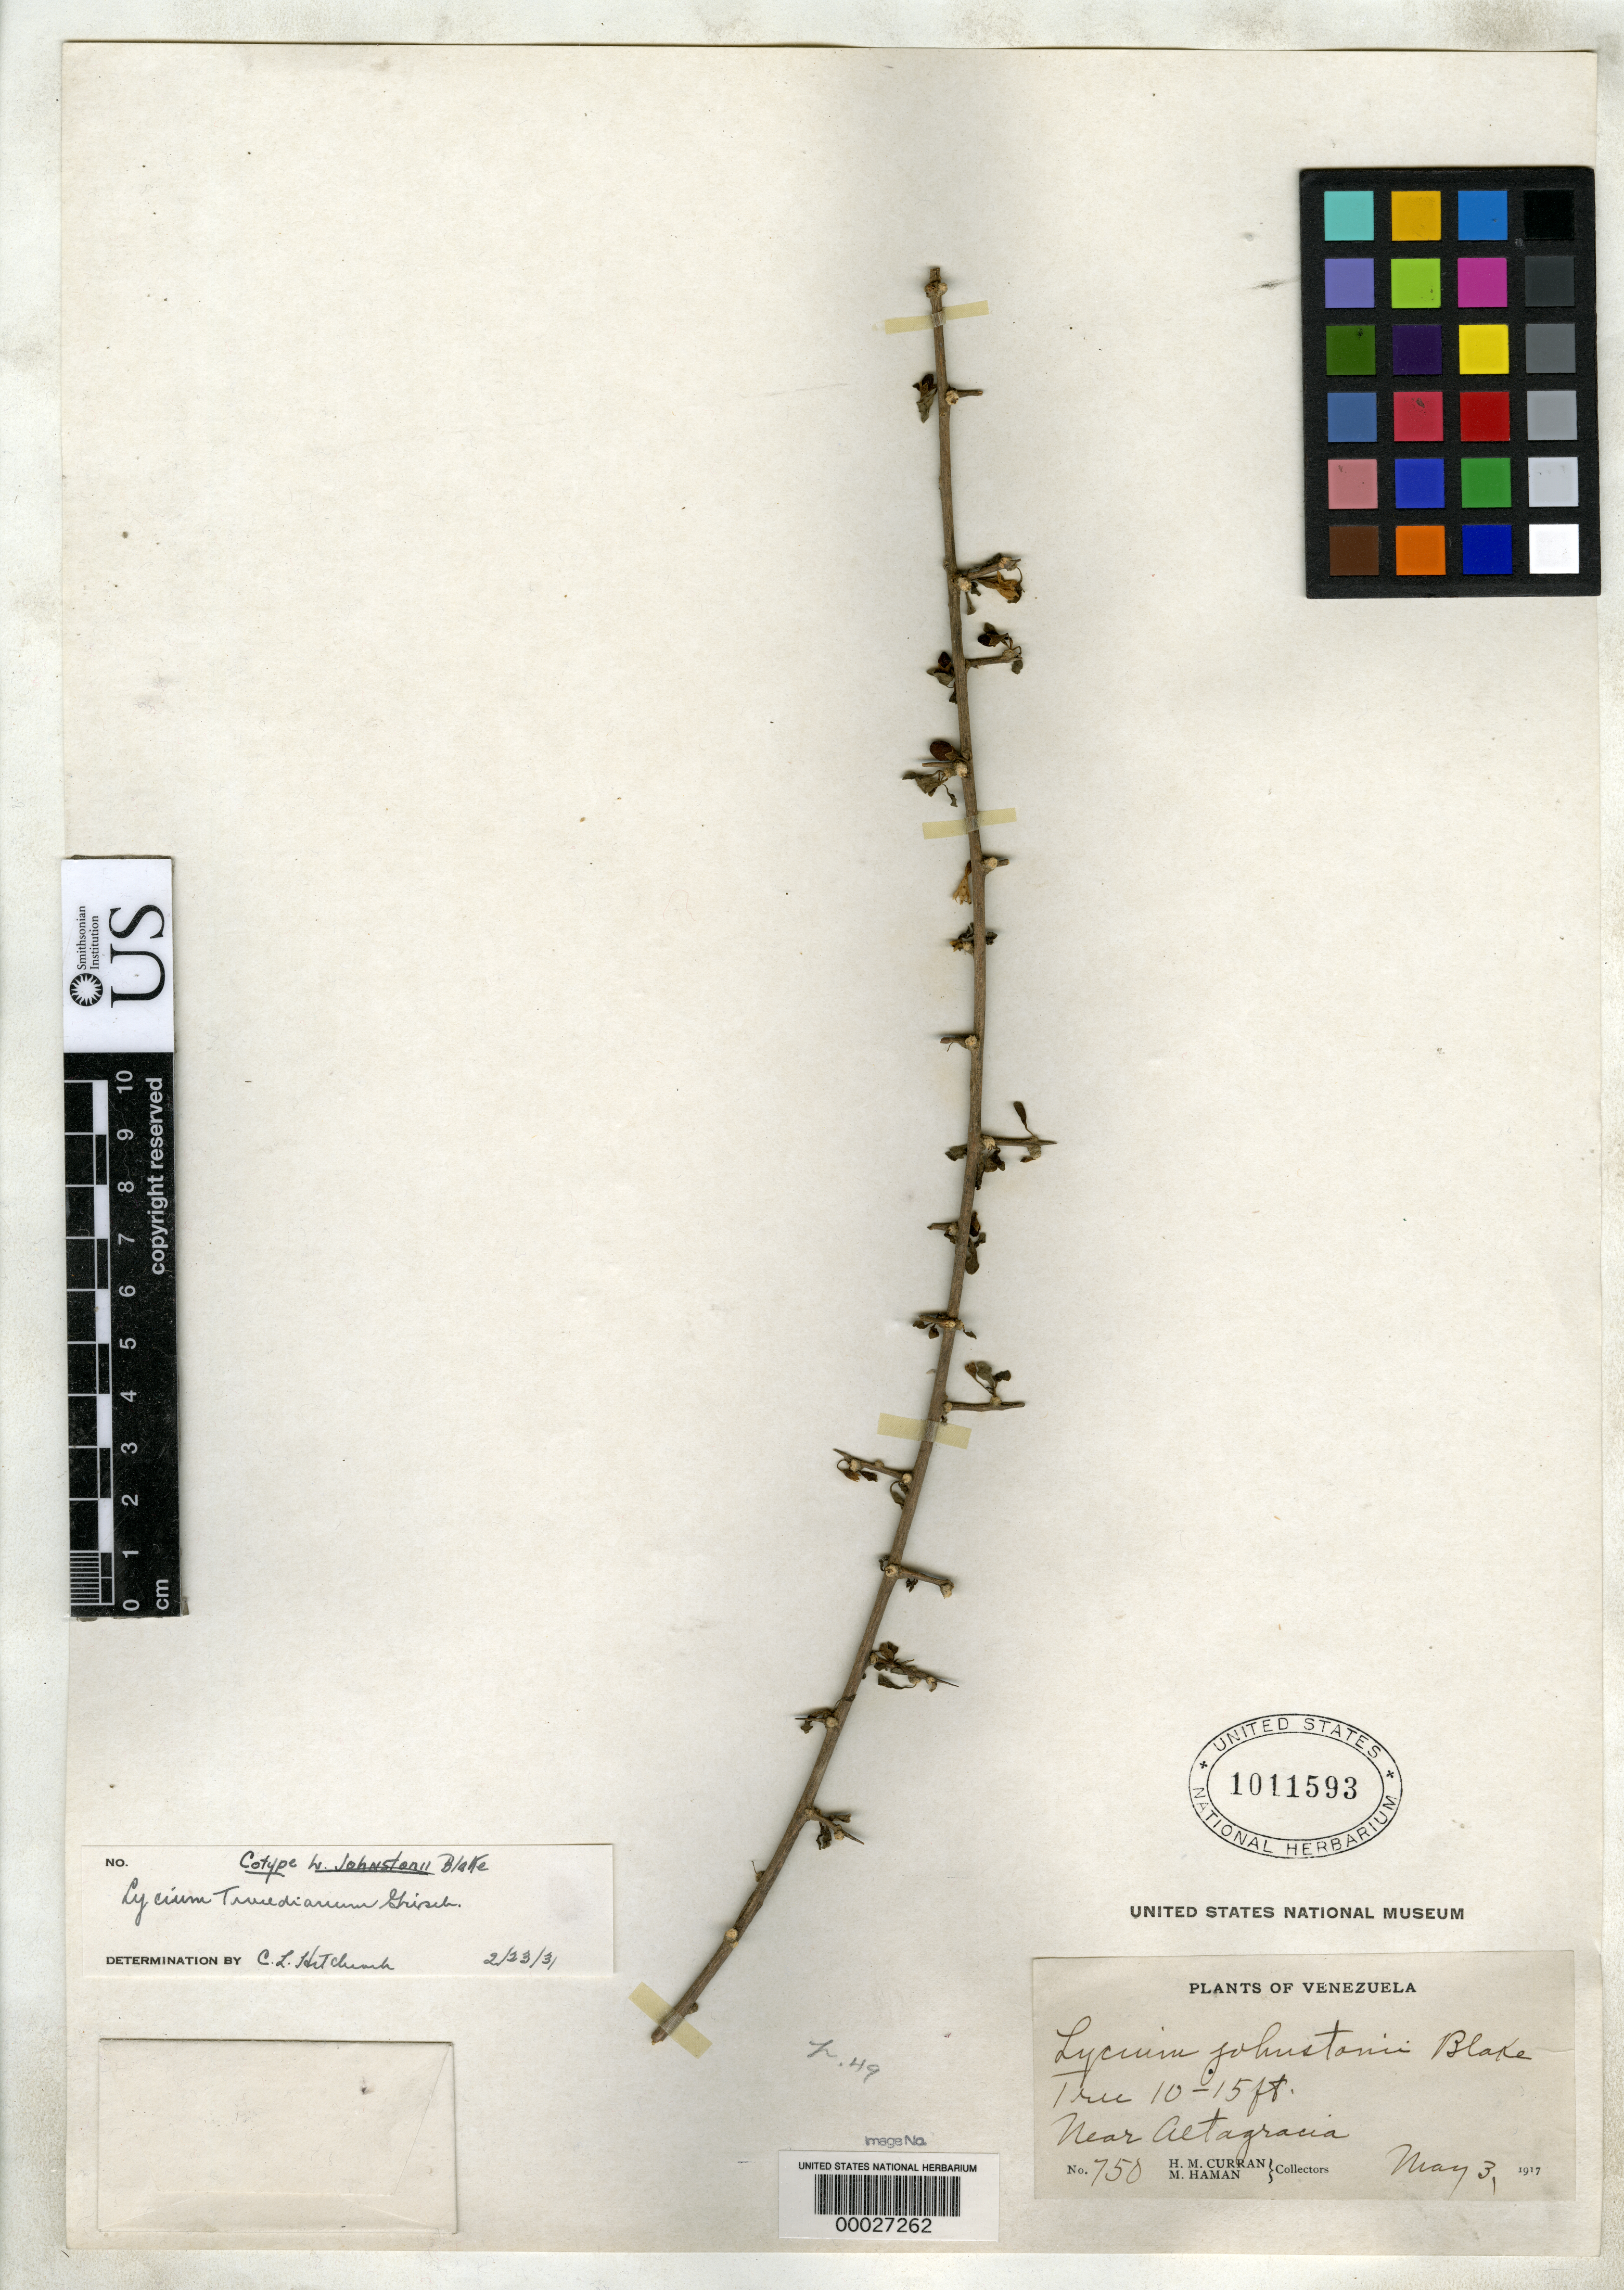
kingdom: Plantae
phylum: Tracheophyta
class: Magnoliopsida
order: Solanales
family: Solanaceae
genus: Lycium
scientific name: Lycium johnstonii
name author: S.F. Blake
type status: Isotype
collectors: H. M. Curran & M. Haman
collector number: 750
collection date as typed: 03 May 1917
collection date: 1917-05-03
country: Venezuela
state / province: Zulia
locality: Near Alta Gracia.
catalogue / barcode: US 1011593